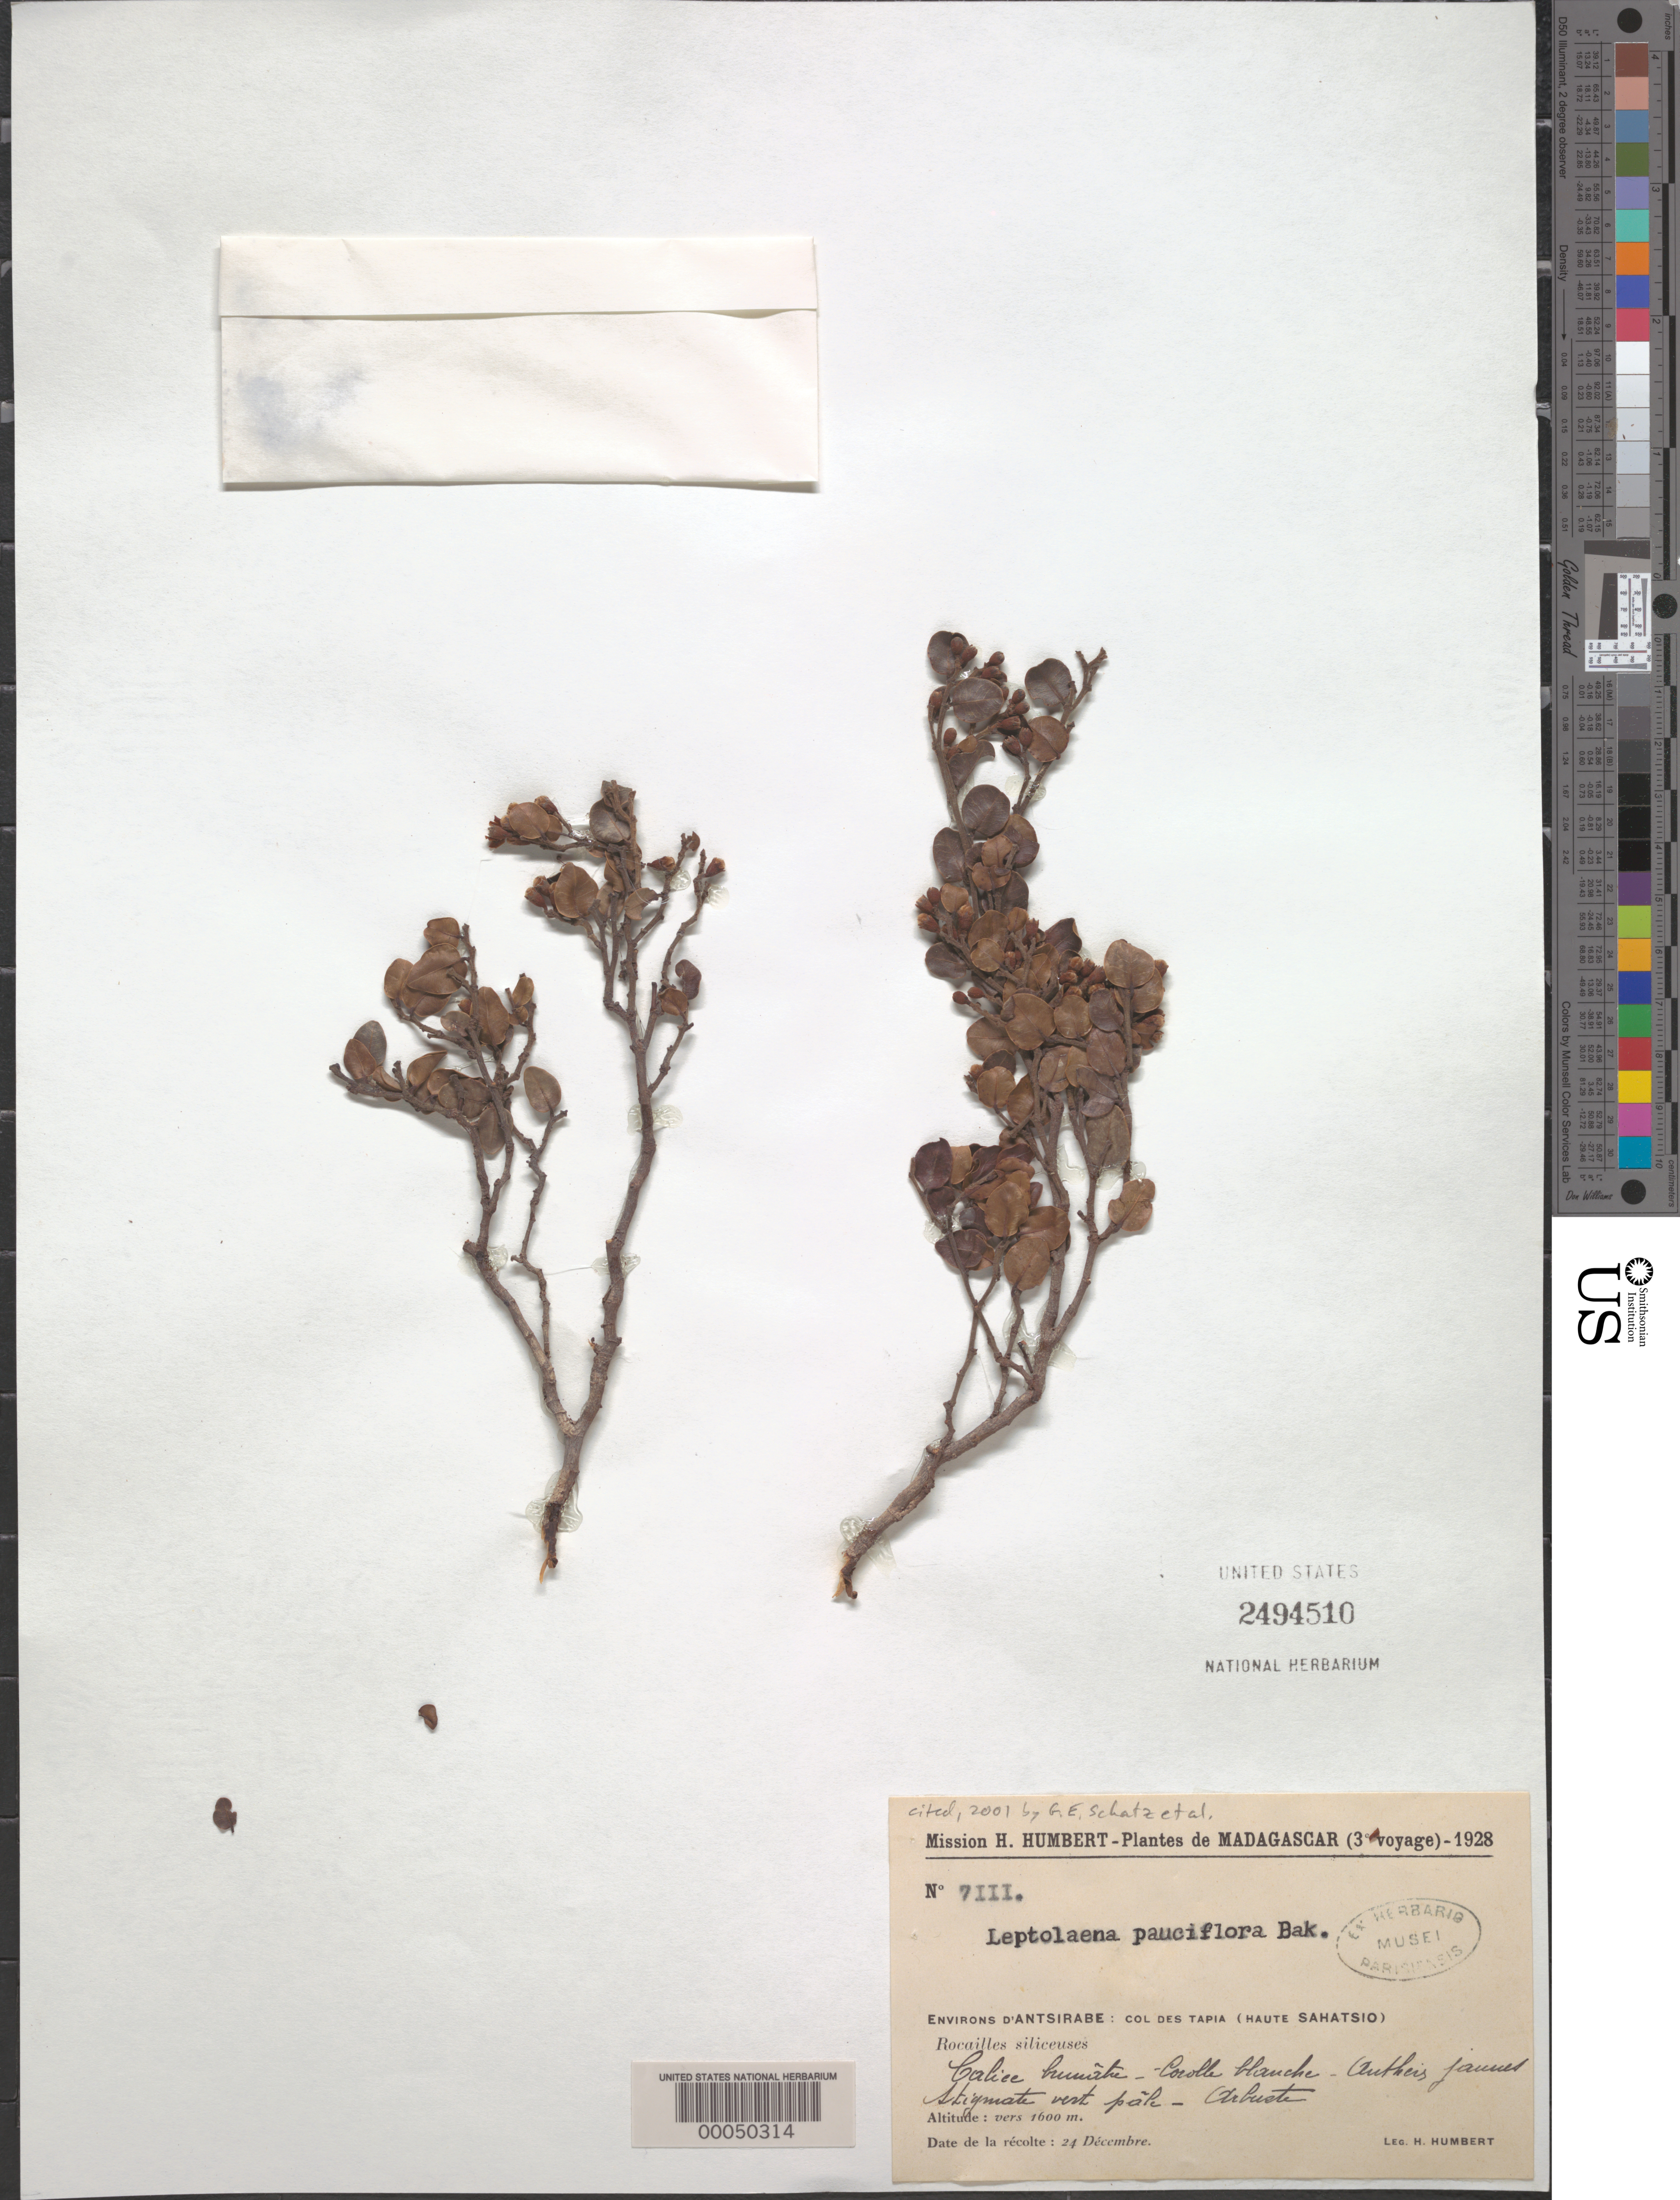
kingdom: Plantae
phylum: Tracheophyta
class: Magnoliopsida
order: Malvales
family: Sarcolaenaceae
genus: Leptolaena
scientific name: Leptolaena pauciflora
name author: Baker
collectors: H. Humbert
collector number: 7111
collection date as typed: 24 Dec 1928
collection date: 1928-12-24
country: Madagascar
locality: Antsirabe, tapia pass, haute sahatsio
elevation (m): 1600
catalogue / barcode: US 2494510